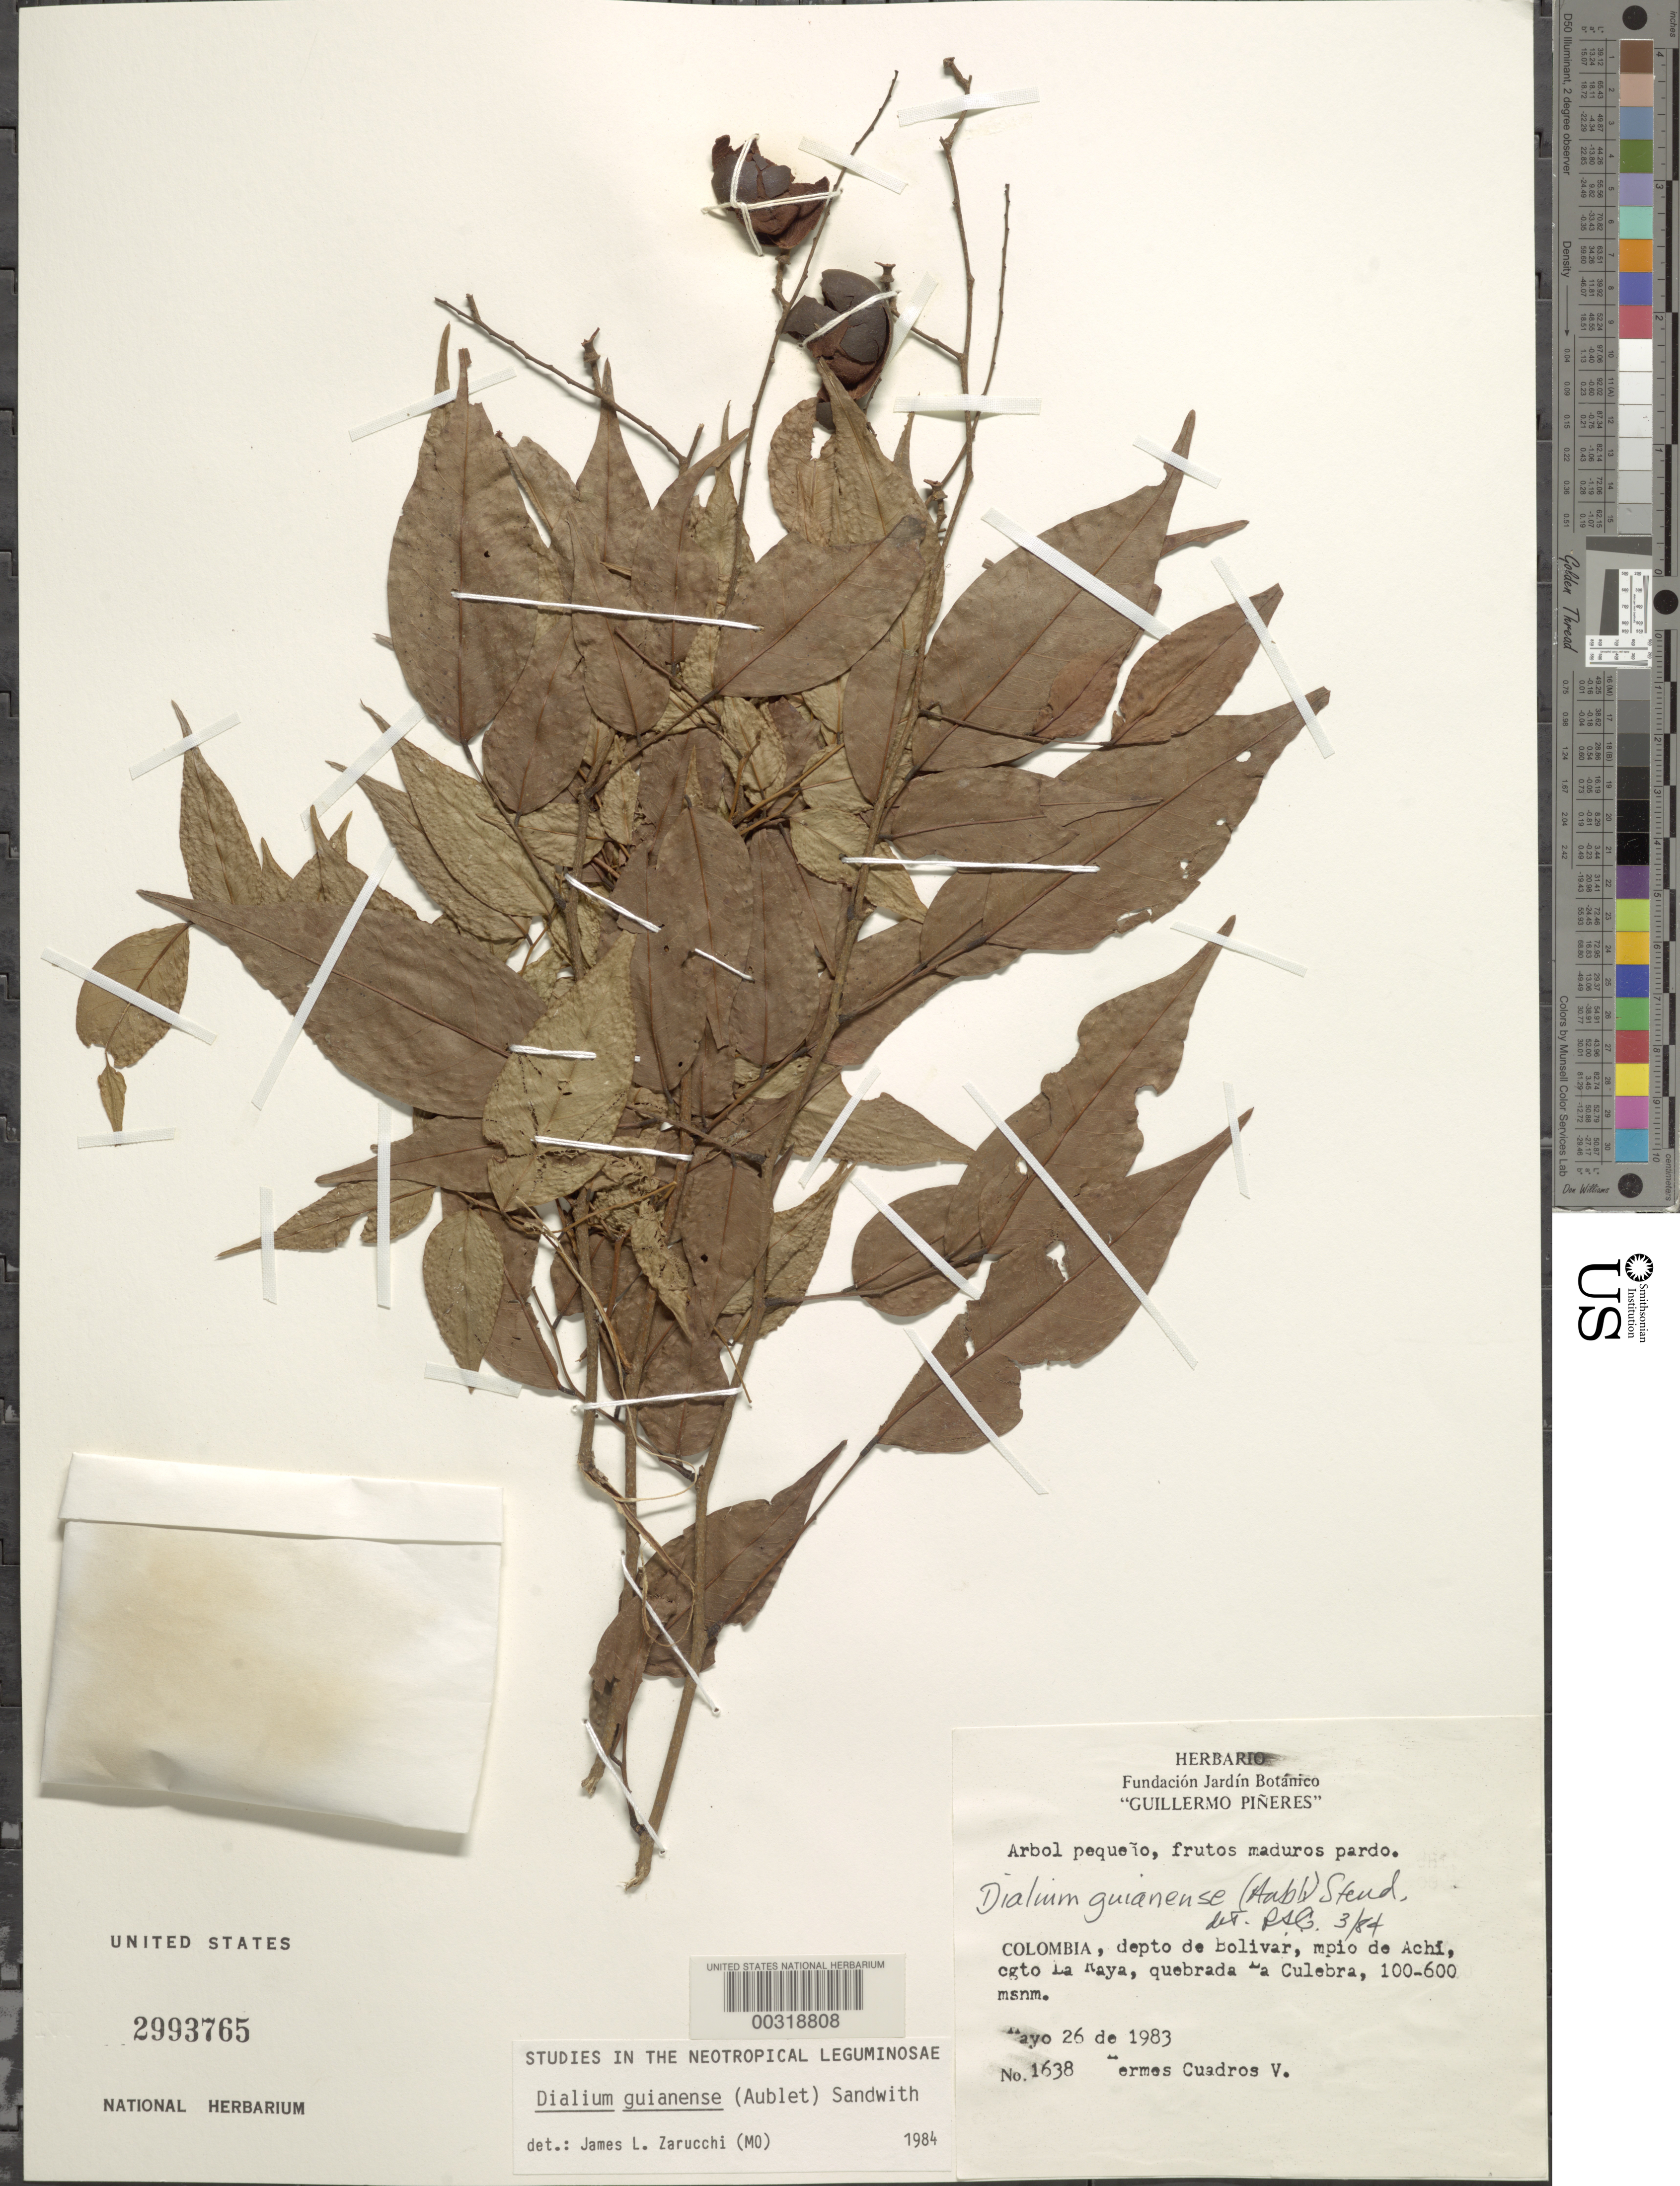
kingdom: Plantae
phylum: Tracheophyta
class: Magnoliopsida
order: Fabales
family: Fabaceae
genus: Dialium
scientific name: Dialium guianense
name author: (Aubl.) Sandwith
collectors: H. Cuadros V.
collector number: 1638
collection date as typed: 26 May 1983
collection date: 1983-05-26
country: Colombia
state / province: Bolívar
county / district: Achí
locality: La Raya, la Culebra Quebrada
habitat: Quebrada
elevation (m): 100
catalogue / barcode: US 2993765